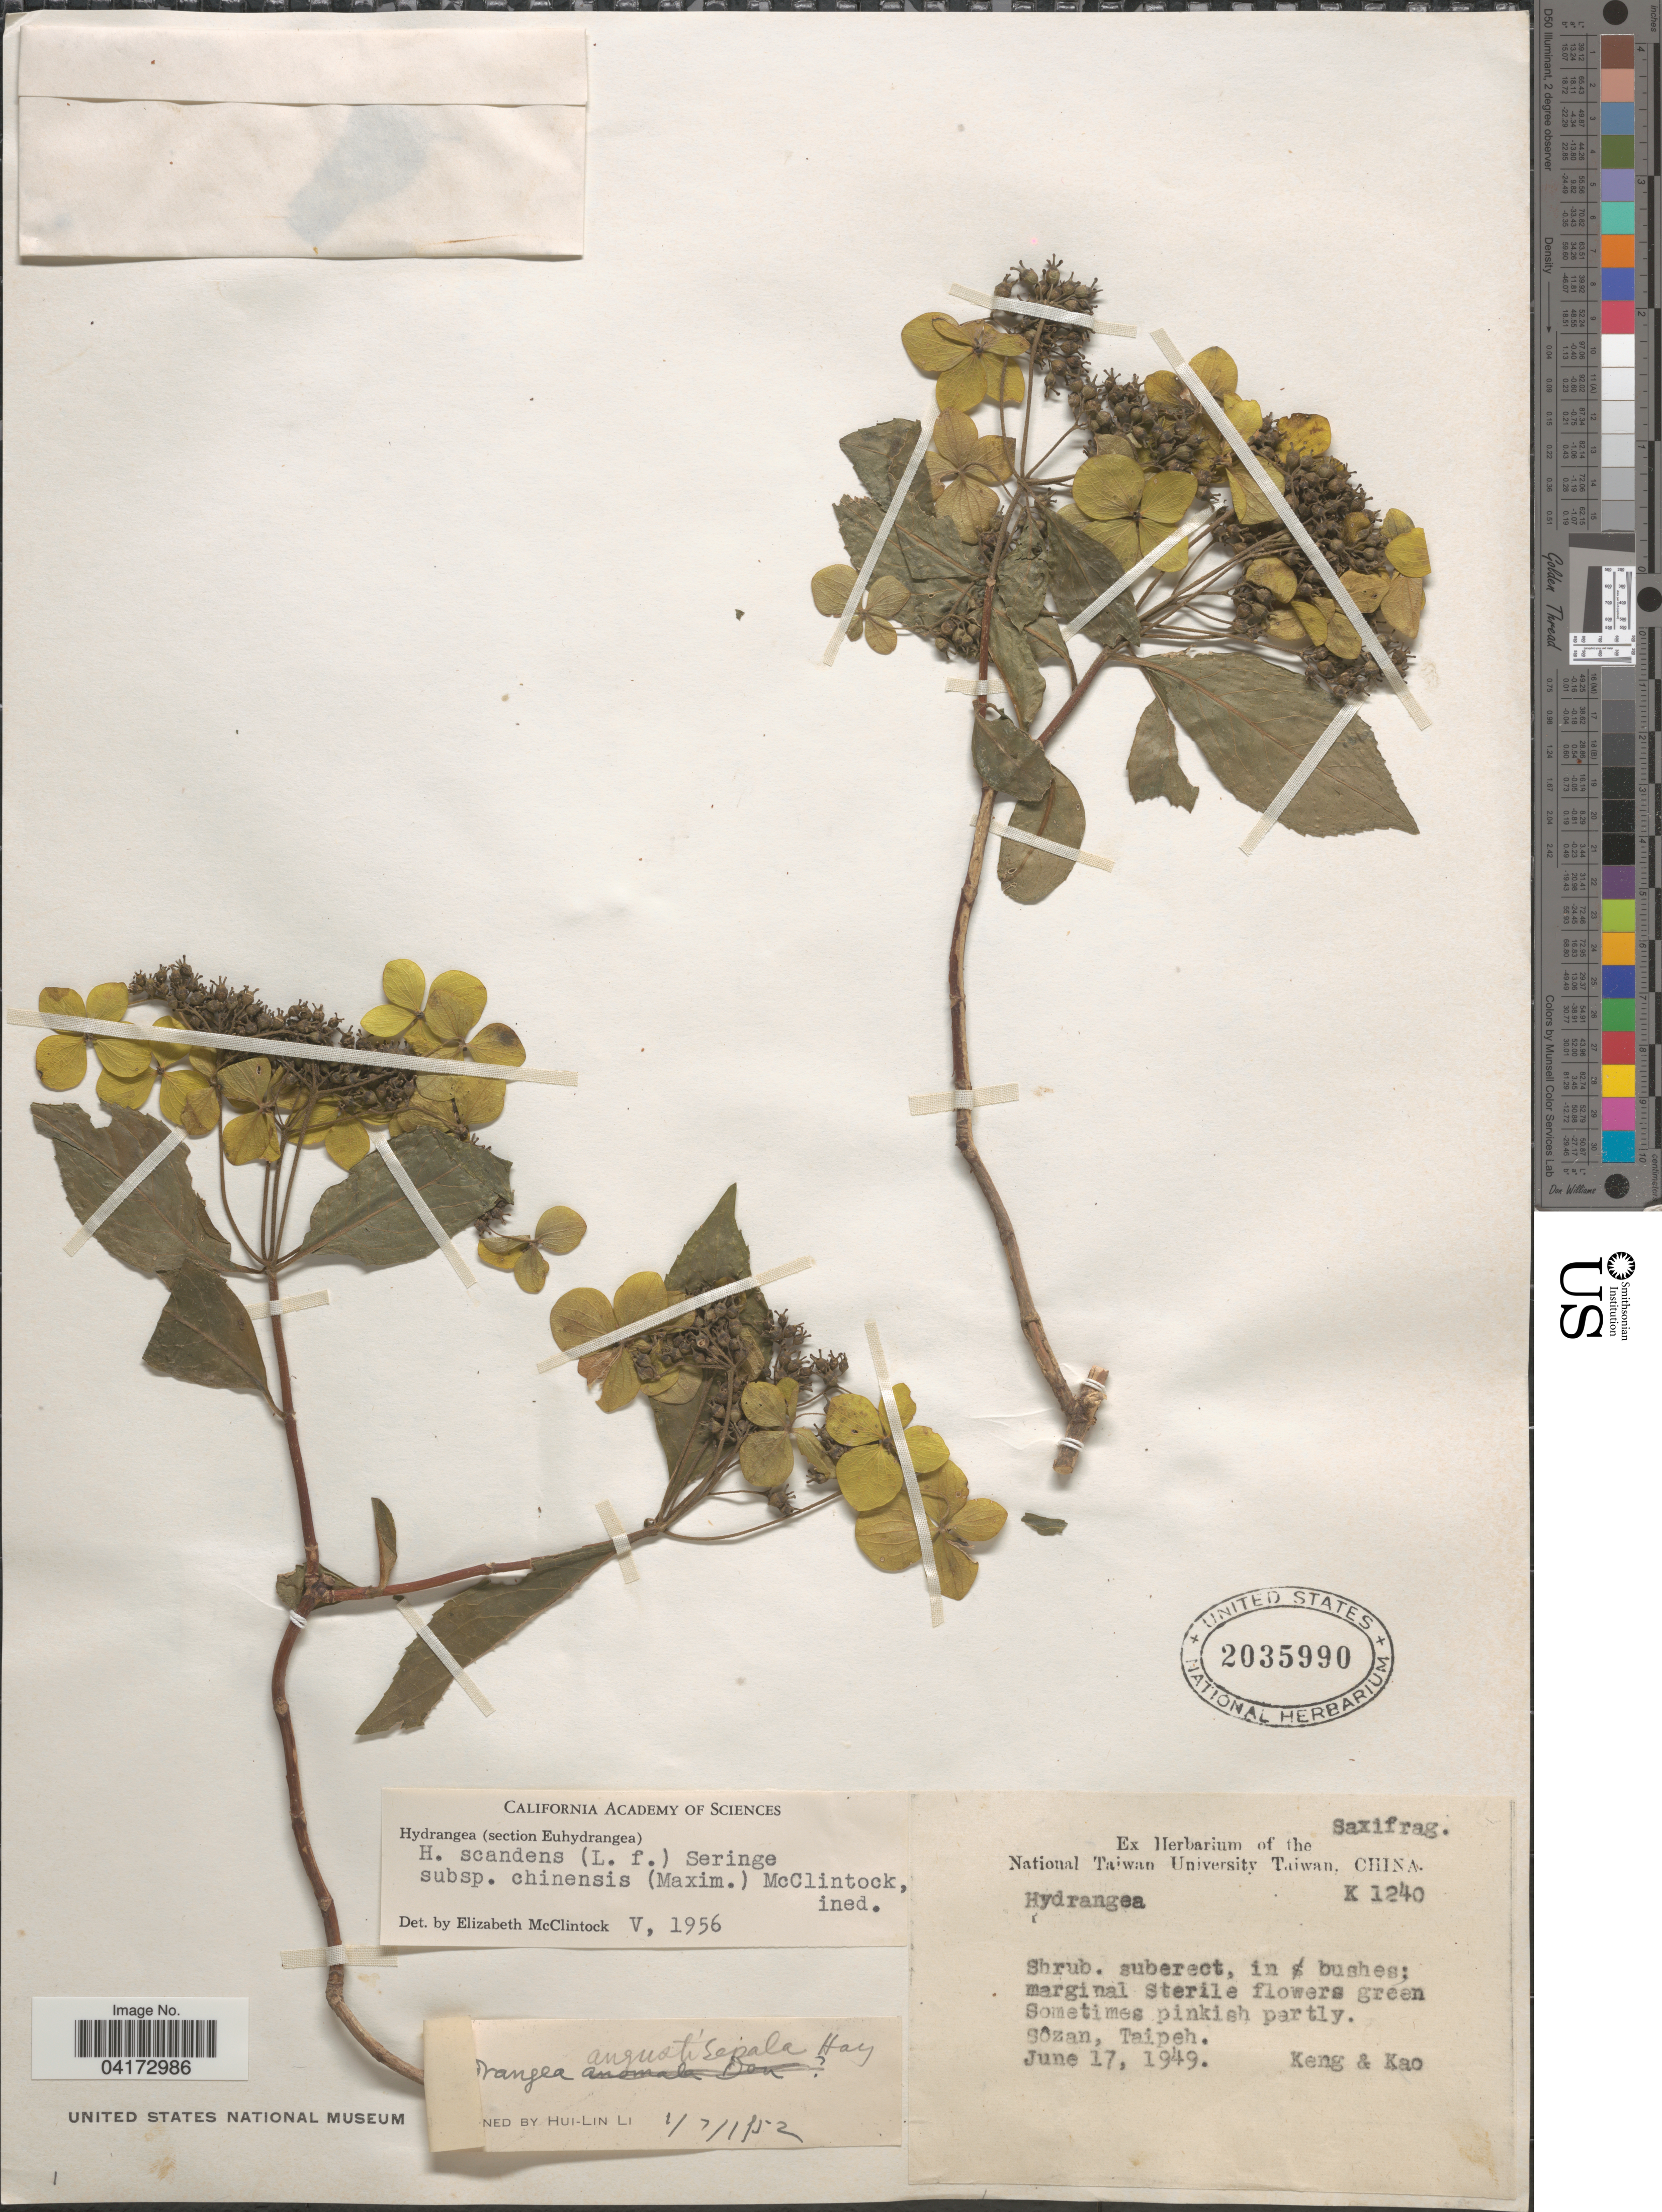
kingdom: Plantae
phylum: Tracheophyta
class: Magnoliopsida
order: Cornales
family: Hydrangeaceae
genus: Hydrangea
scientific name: Hydrangea scandens subsp. chinensis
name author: (Maxim.) E. M. McClint.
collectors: -- Keng & -. Kao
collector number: K 1240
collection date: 1949-06-17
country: Taiwan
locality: Sôzan, Taipeh.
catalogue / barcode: US 2035990